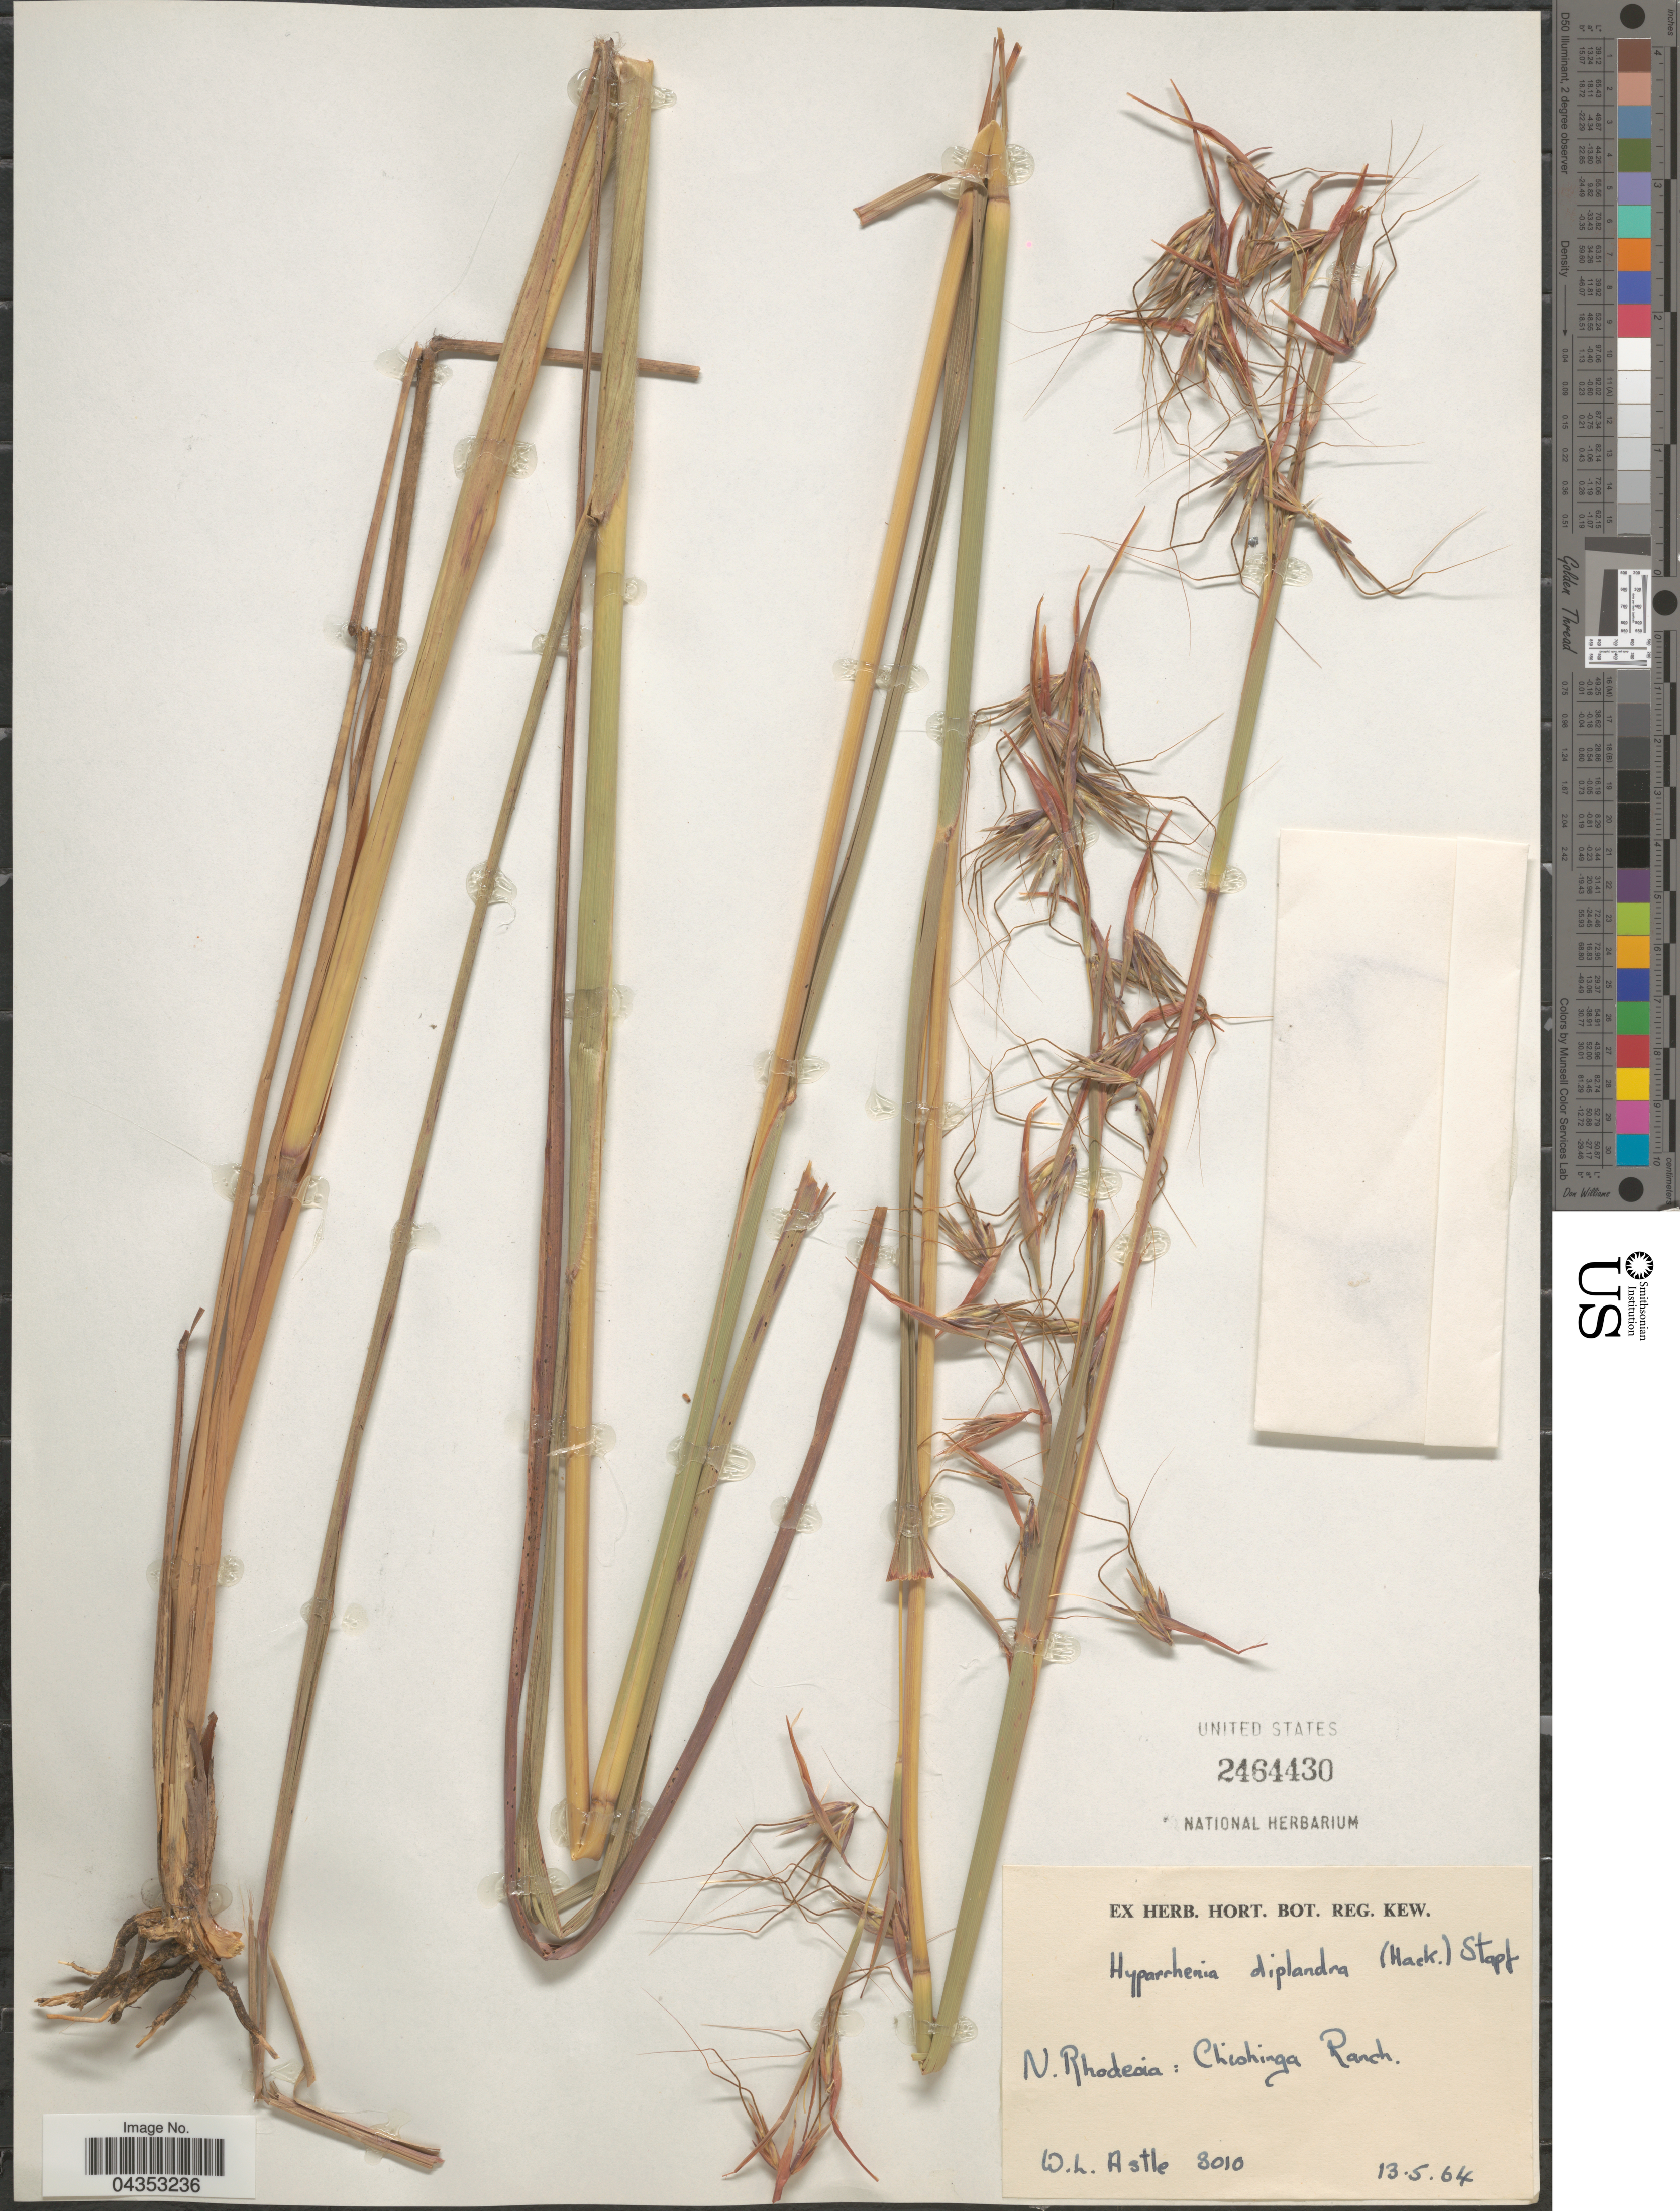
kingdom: Plantae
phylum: Tracheophyta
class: Liliopsida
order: Poales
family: Poaceae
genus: Hyparrhenia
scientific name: Hyparrhenia diplandra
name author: (Hack.) Stapf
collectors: W. Astle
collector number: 3010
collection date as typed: Transcribed d/m/y: 13/5/64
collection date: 1964-05-13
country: Zambia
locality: N. Rhodesia: Chishinga Ranch.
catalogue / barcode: US 2464430